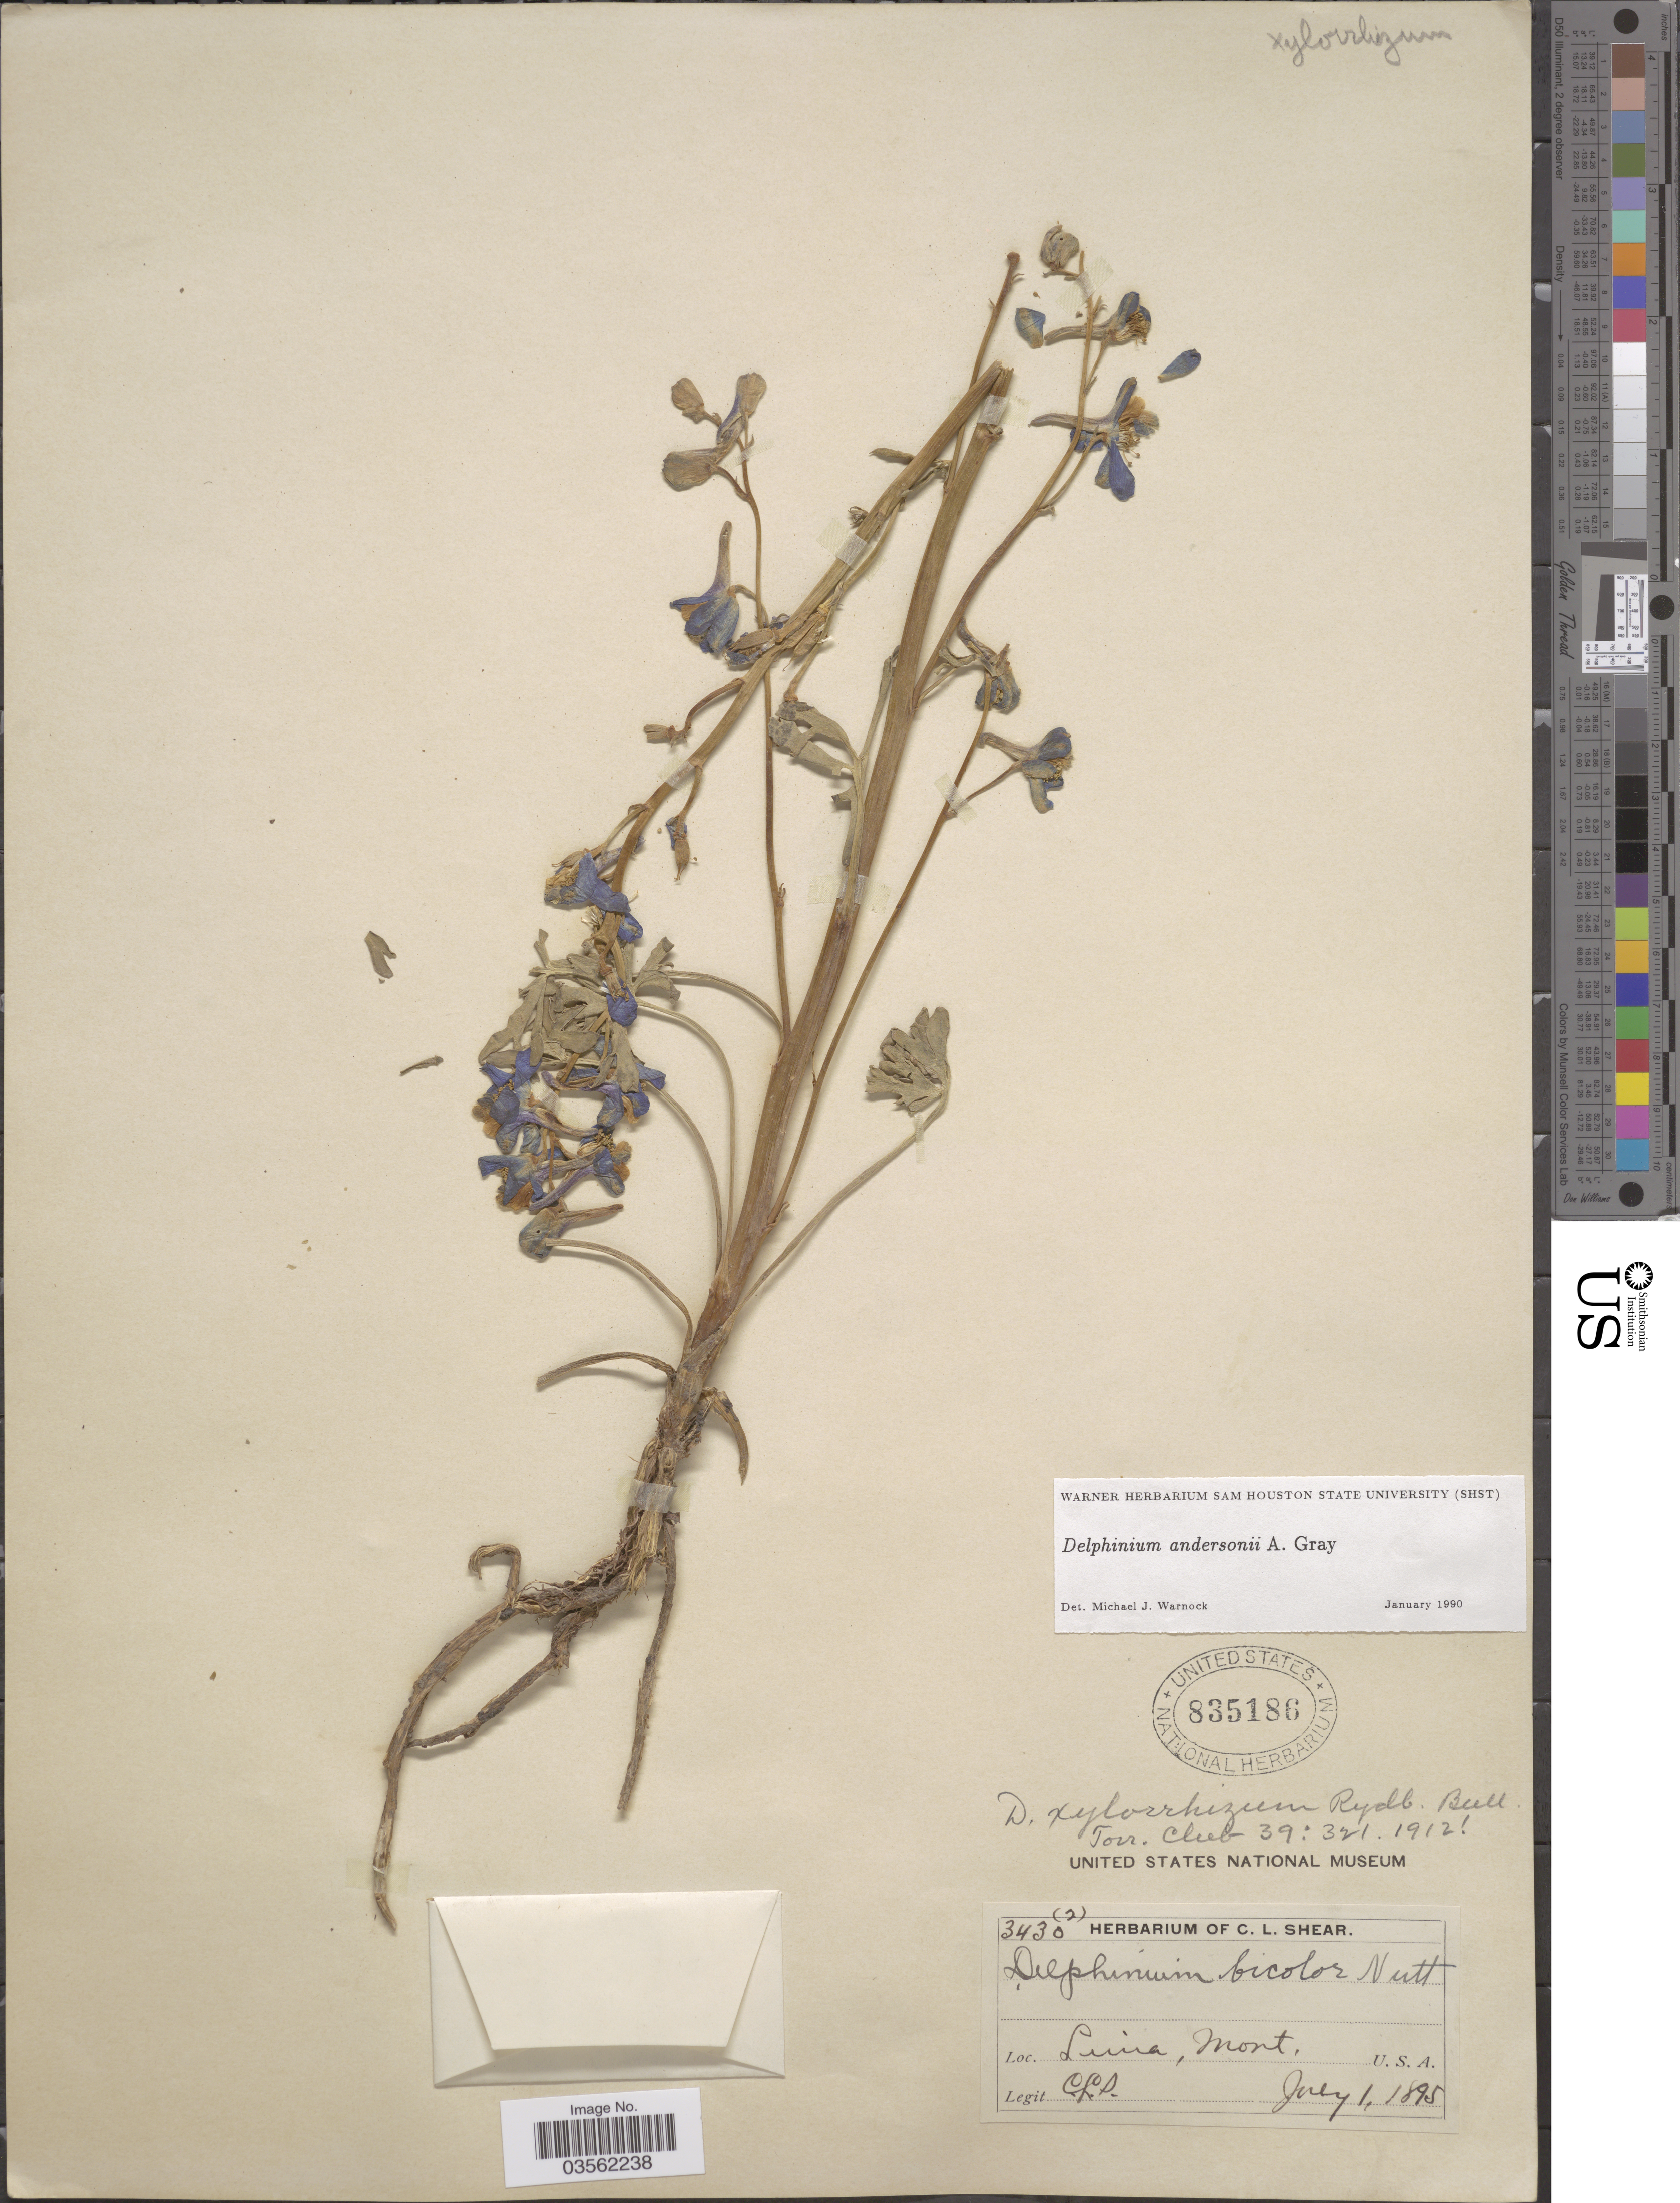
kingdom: Plantae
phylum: Tracheophyta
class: Magnoliopsida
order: Ranunculales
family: Ranunculaceae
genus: Delphinium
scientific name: Delphinium andersonii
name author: A. Gray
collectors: C. L. Shear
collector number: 3430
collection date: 1895-07-01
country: United States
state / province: Montana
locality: Lima.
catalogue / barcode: US 835186